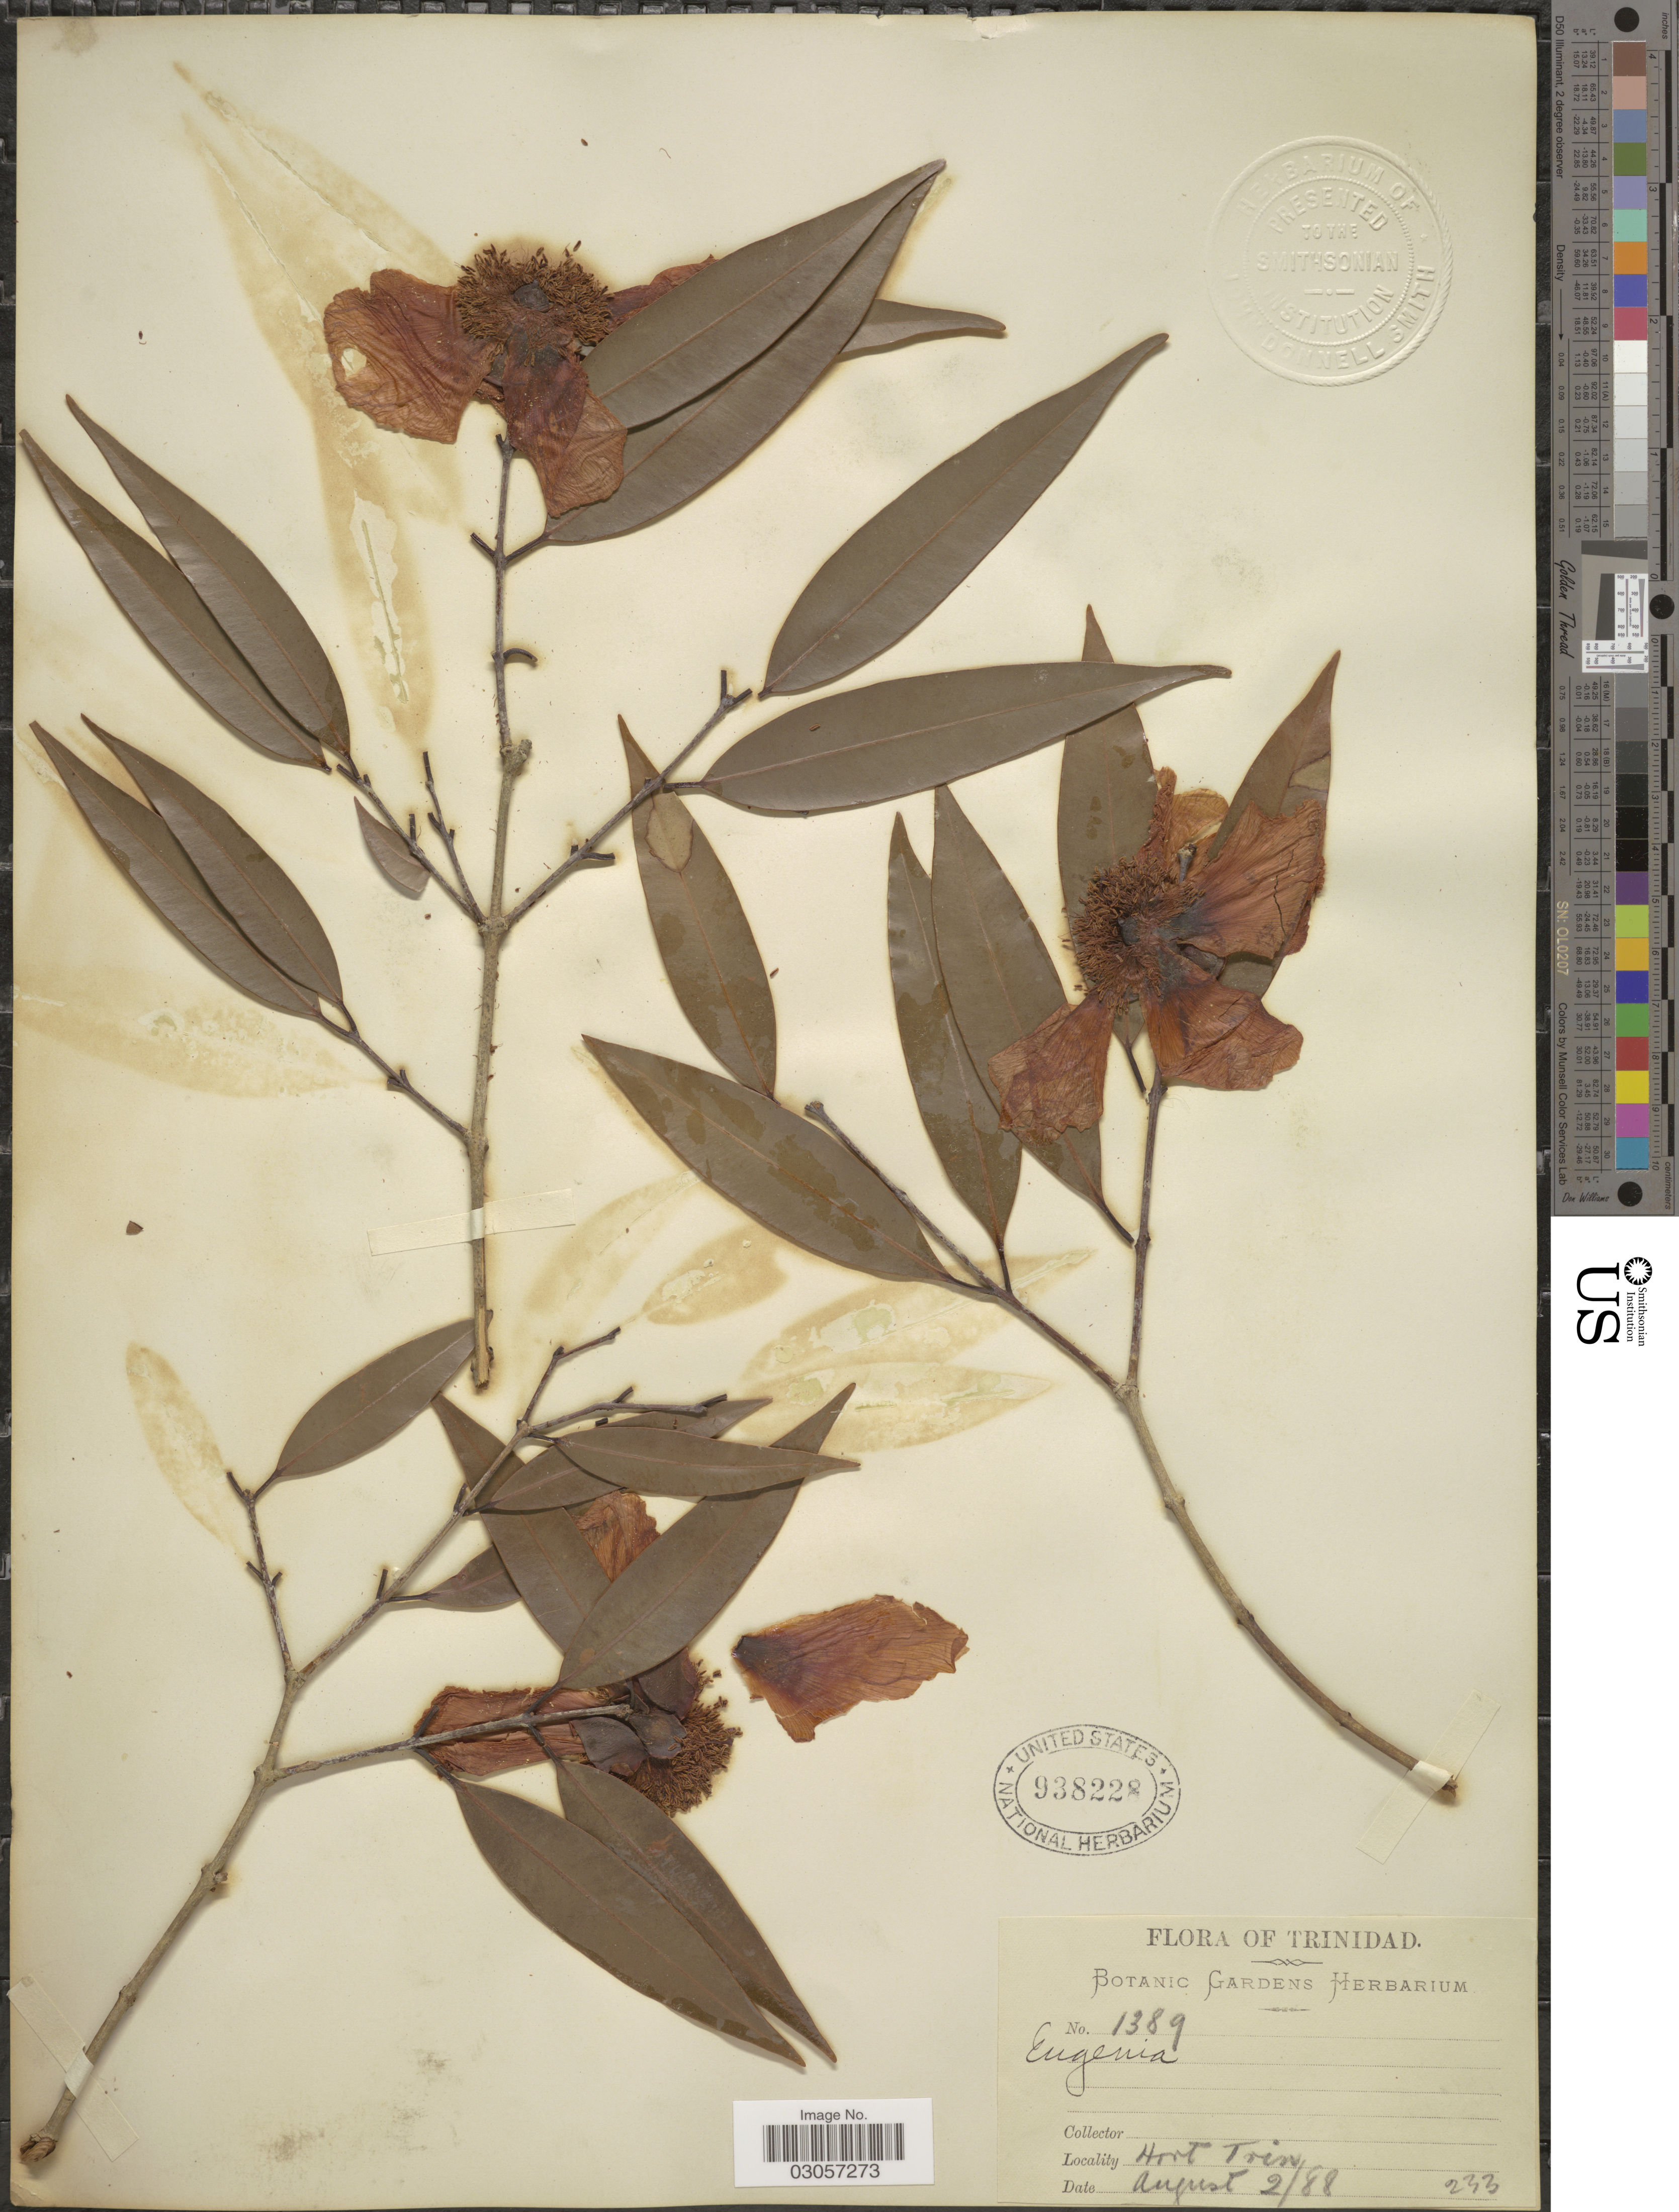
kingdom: Plantae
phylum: Tracheophyta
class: Magnoliopsida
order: Myrtales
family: Myrtaceae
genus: Eugenia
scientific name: Eugenia sp.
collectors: Botanic Gardens Herbarium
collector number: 1389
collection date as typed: Transcribed d/m/y: 2/8/88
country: Trinidad and Tobago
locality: Hort Trin.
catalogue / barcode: US 938228